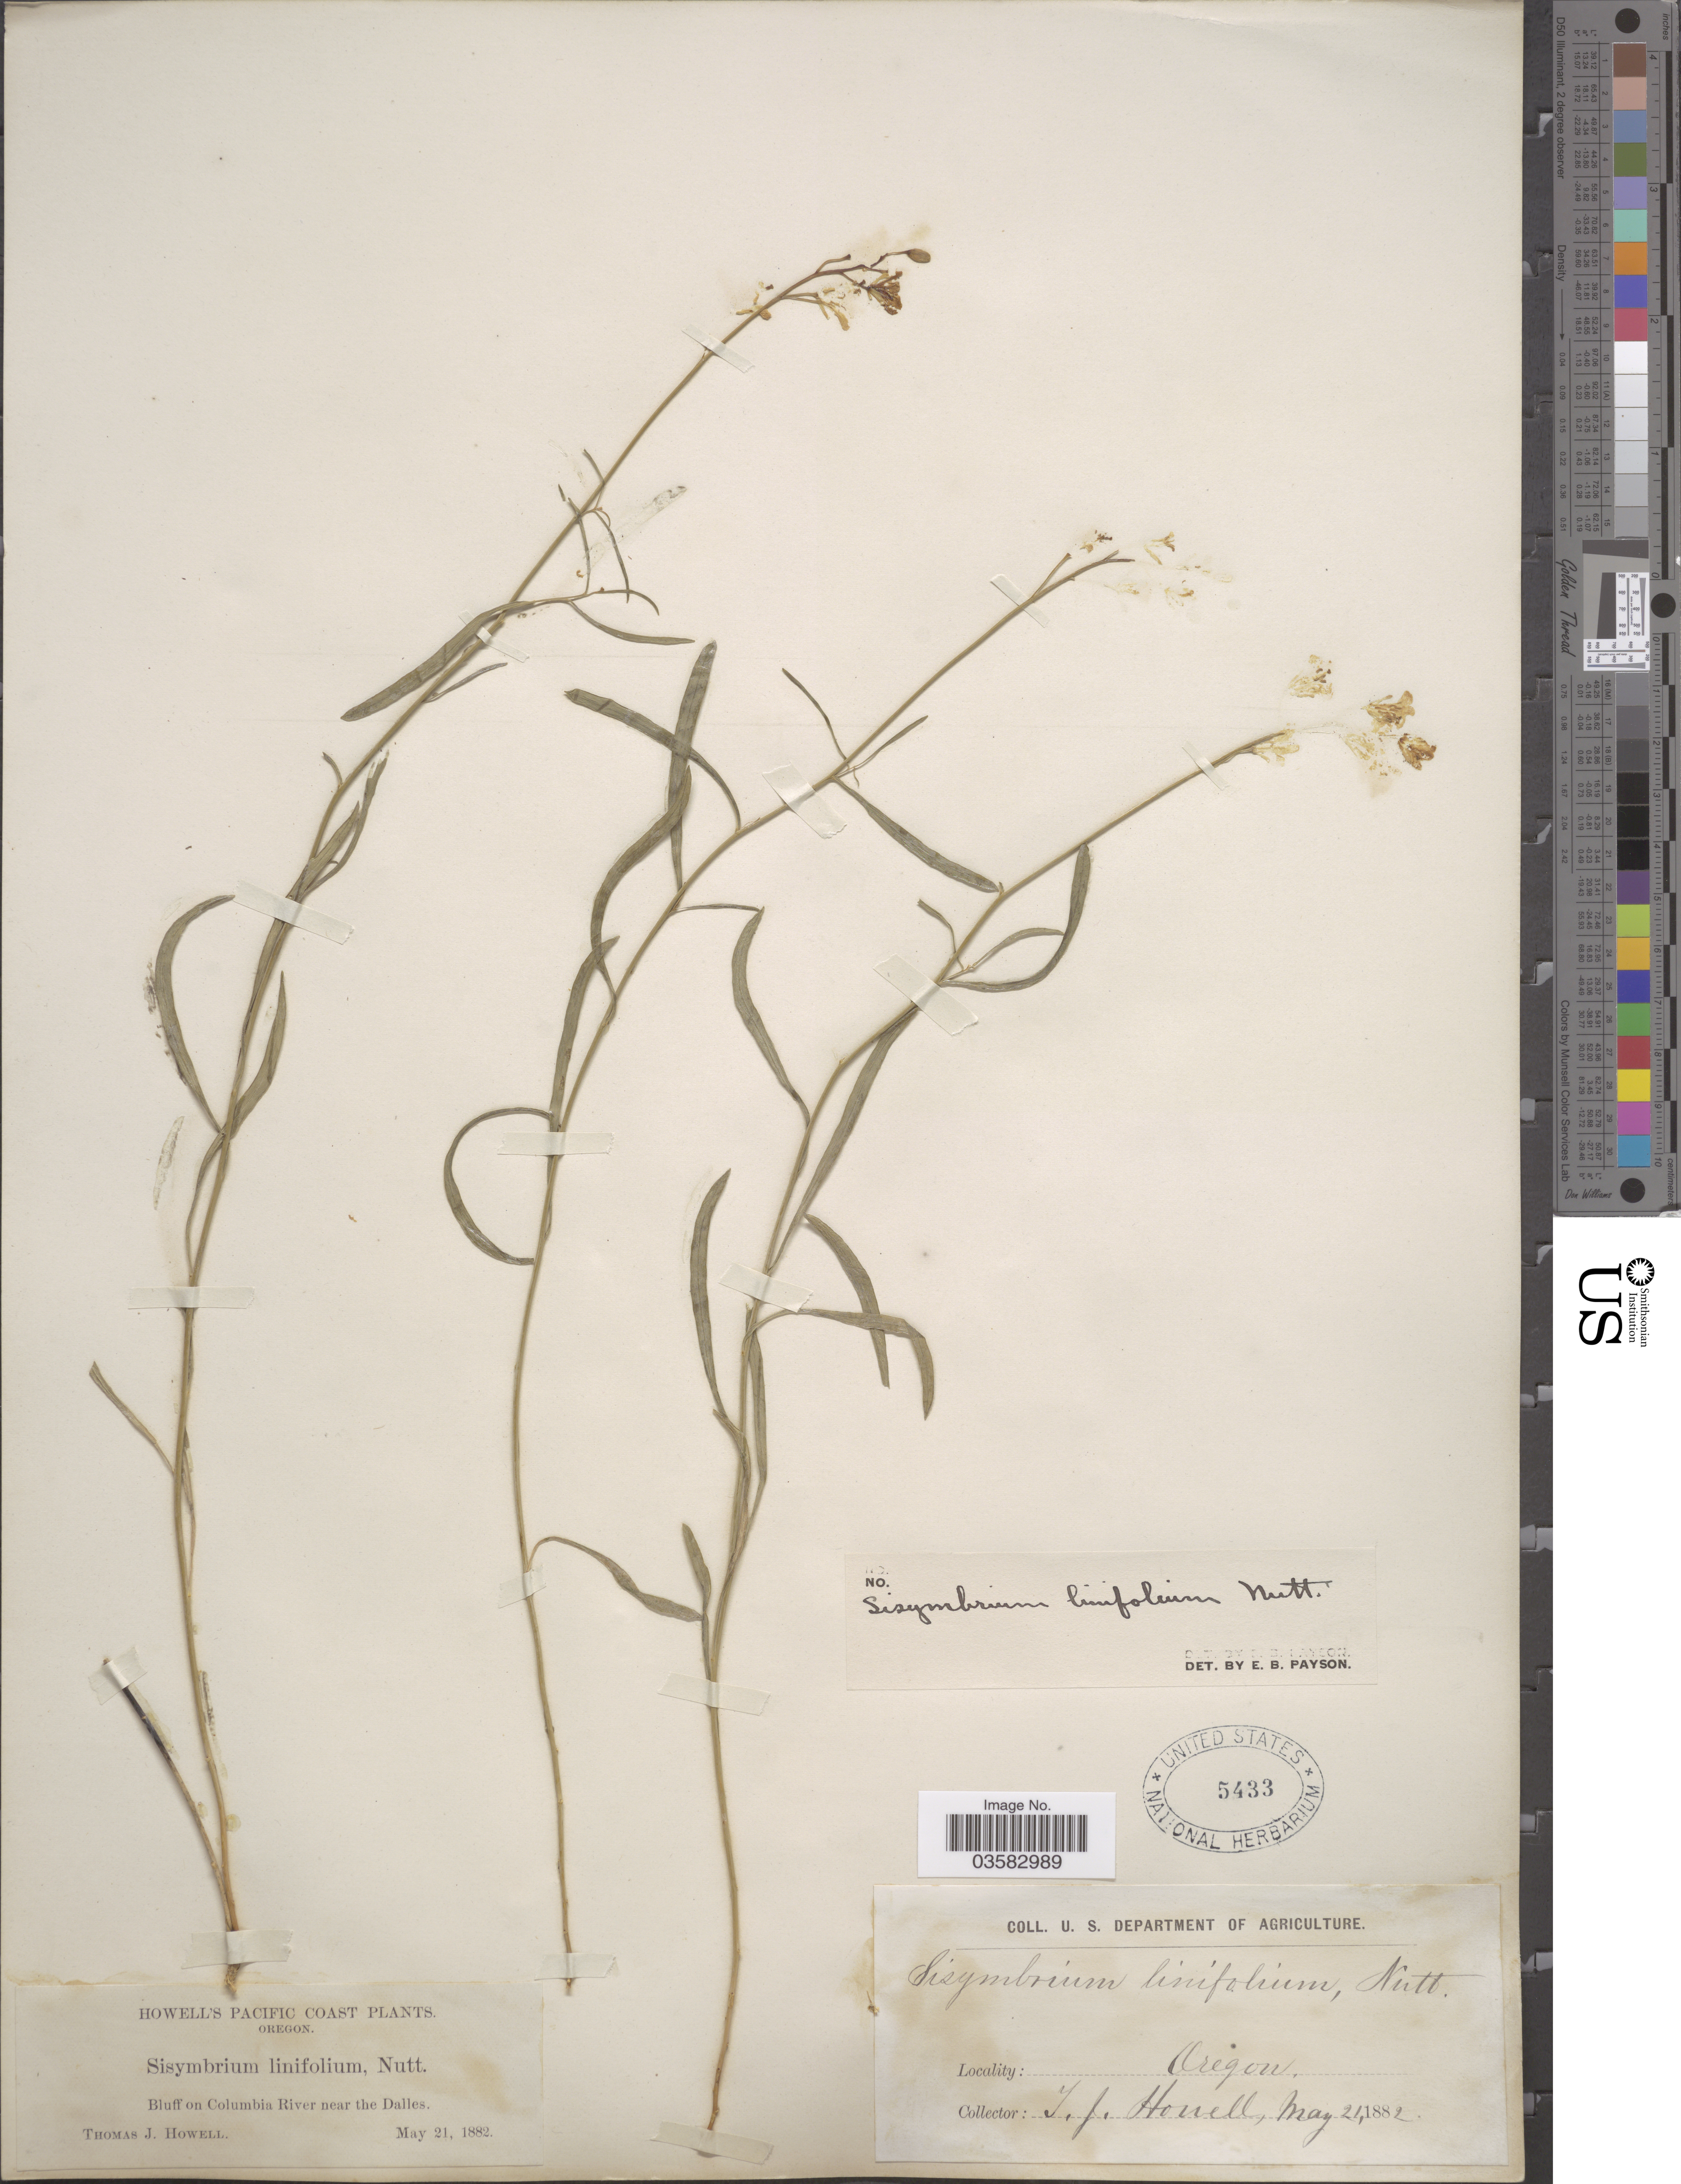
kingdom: Plantae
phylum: Tracheophyta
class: Magnoliopsida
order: Brassicales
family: Brassicaceae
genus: Sisymbrium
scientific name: Sisymbrium linifolium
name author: (Nutt.) Nutt. ex Torr. & A. Gray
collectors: T. J. Howell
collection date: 1882-05-21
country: United States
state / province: Oregon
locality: Pacific Coast. Bluff on Columbia River near the Dalles.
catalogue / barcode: US 5433